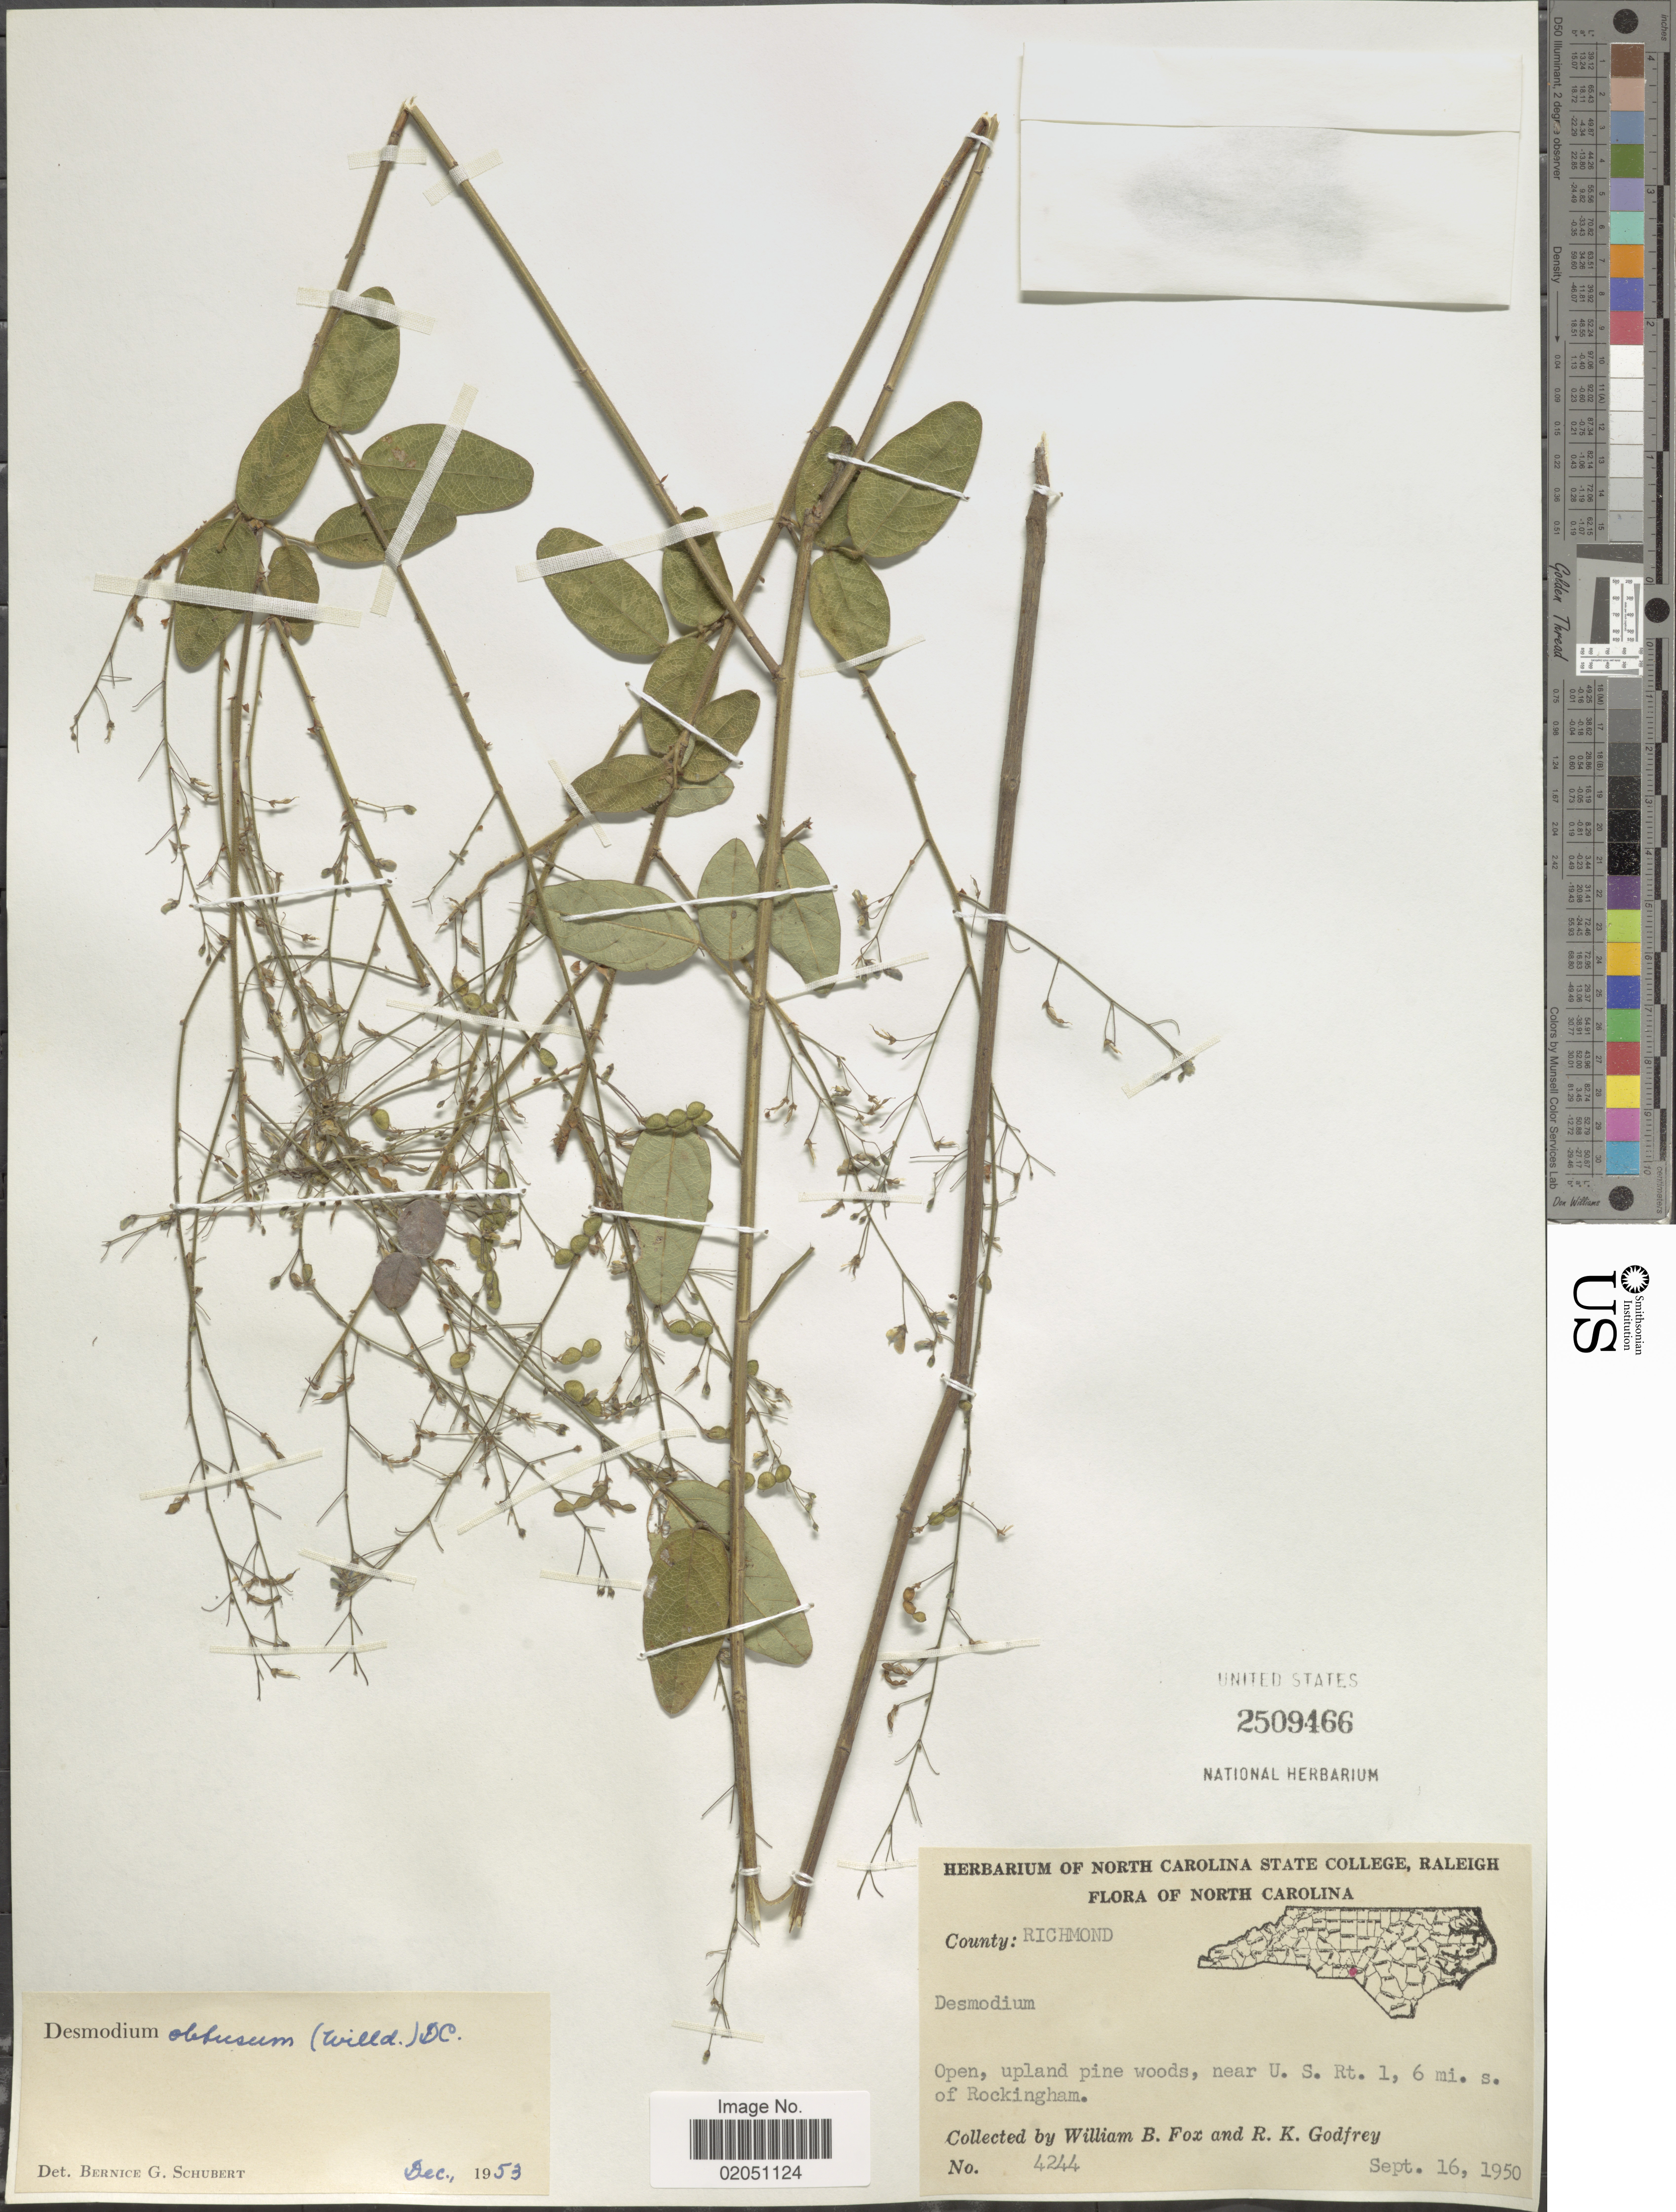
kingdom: Plantae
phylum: Tracheophyta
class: Magnoliopsida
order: Fabales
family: Fabaceae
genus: Desmodium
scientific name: Desmodium obtusum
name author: (Muhl. ex Willd.) DC.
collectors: W. B. Fox & R. K. Godfrey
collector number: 4244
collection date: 1950-09-16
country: United States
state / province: North Carolina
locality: County: Richmond, Open, upland pine woods, near U.S. Rt 1, 6 mi s of Rockingham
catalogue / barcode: US 2509466